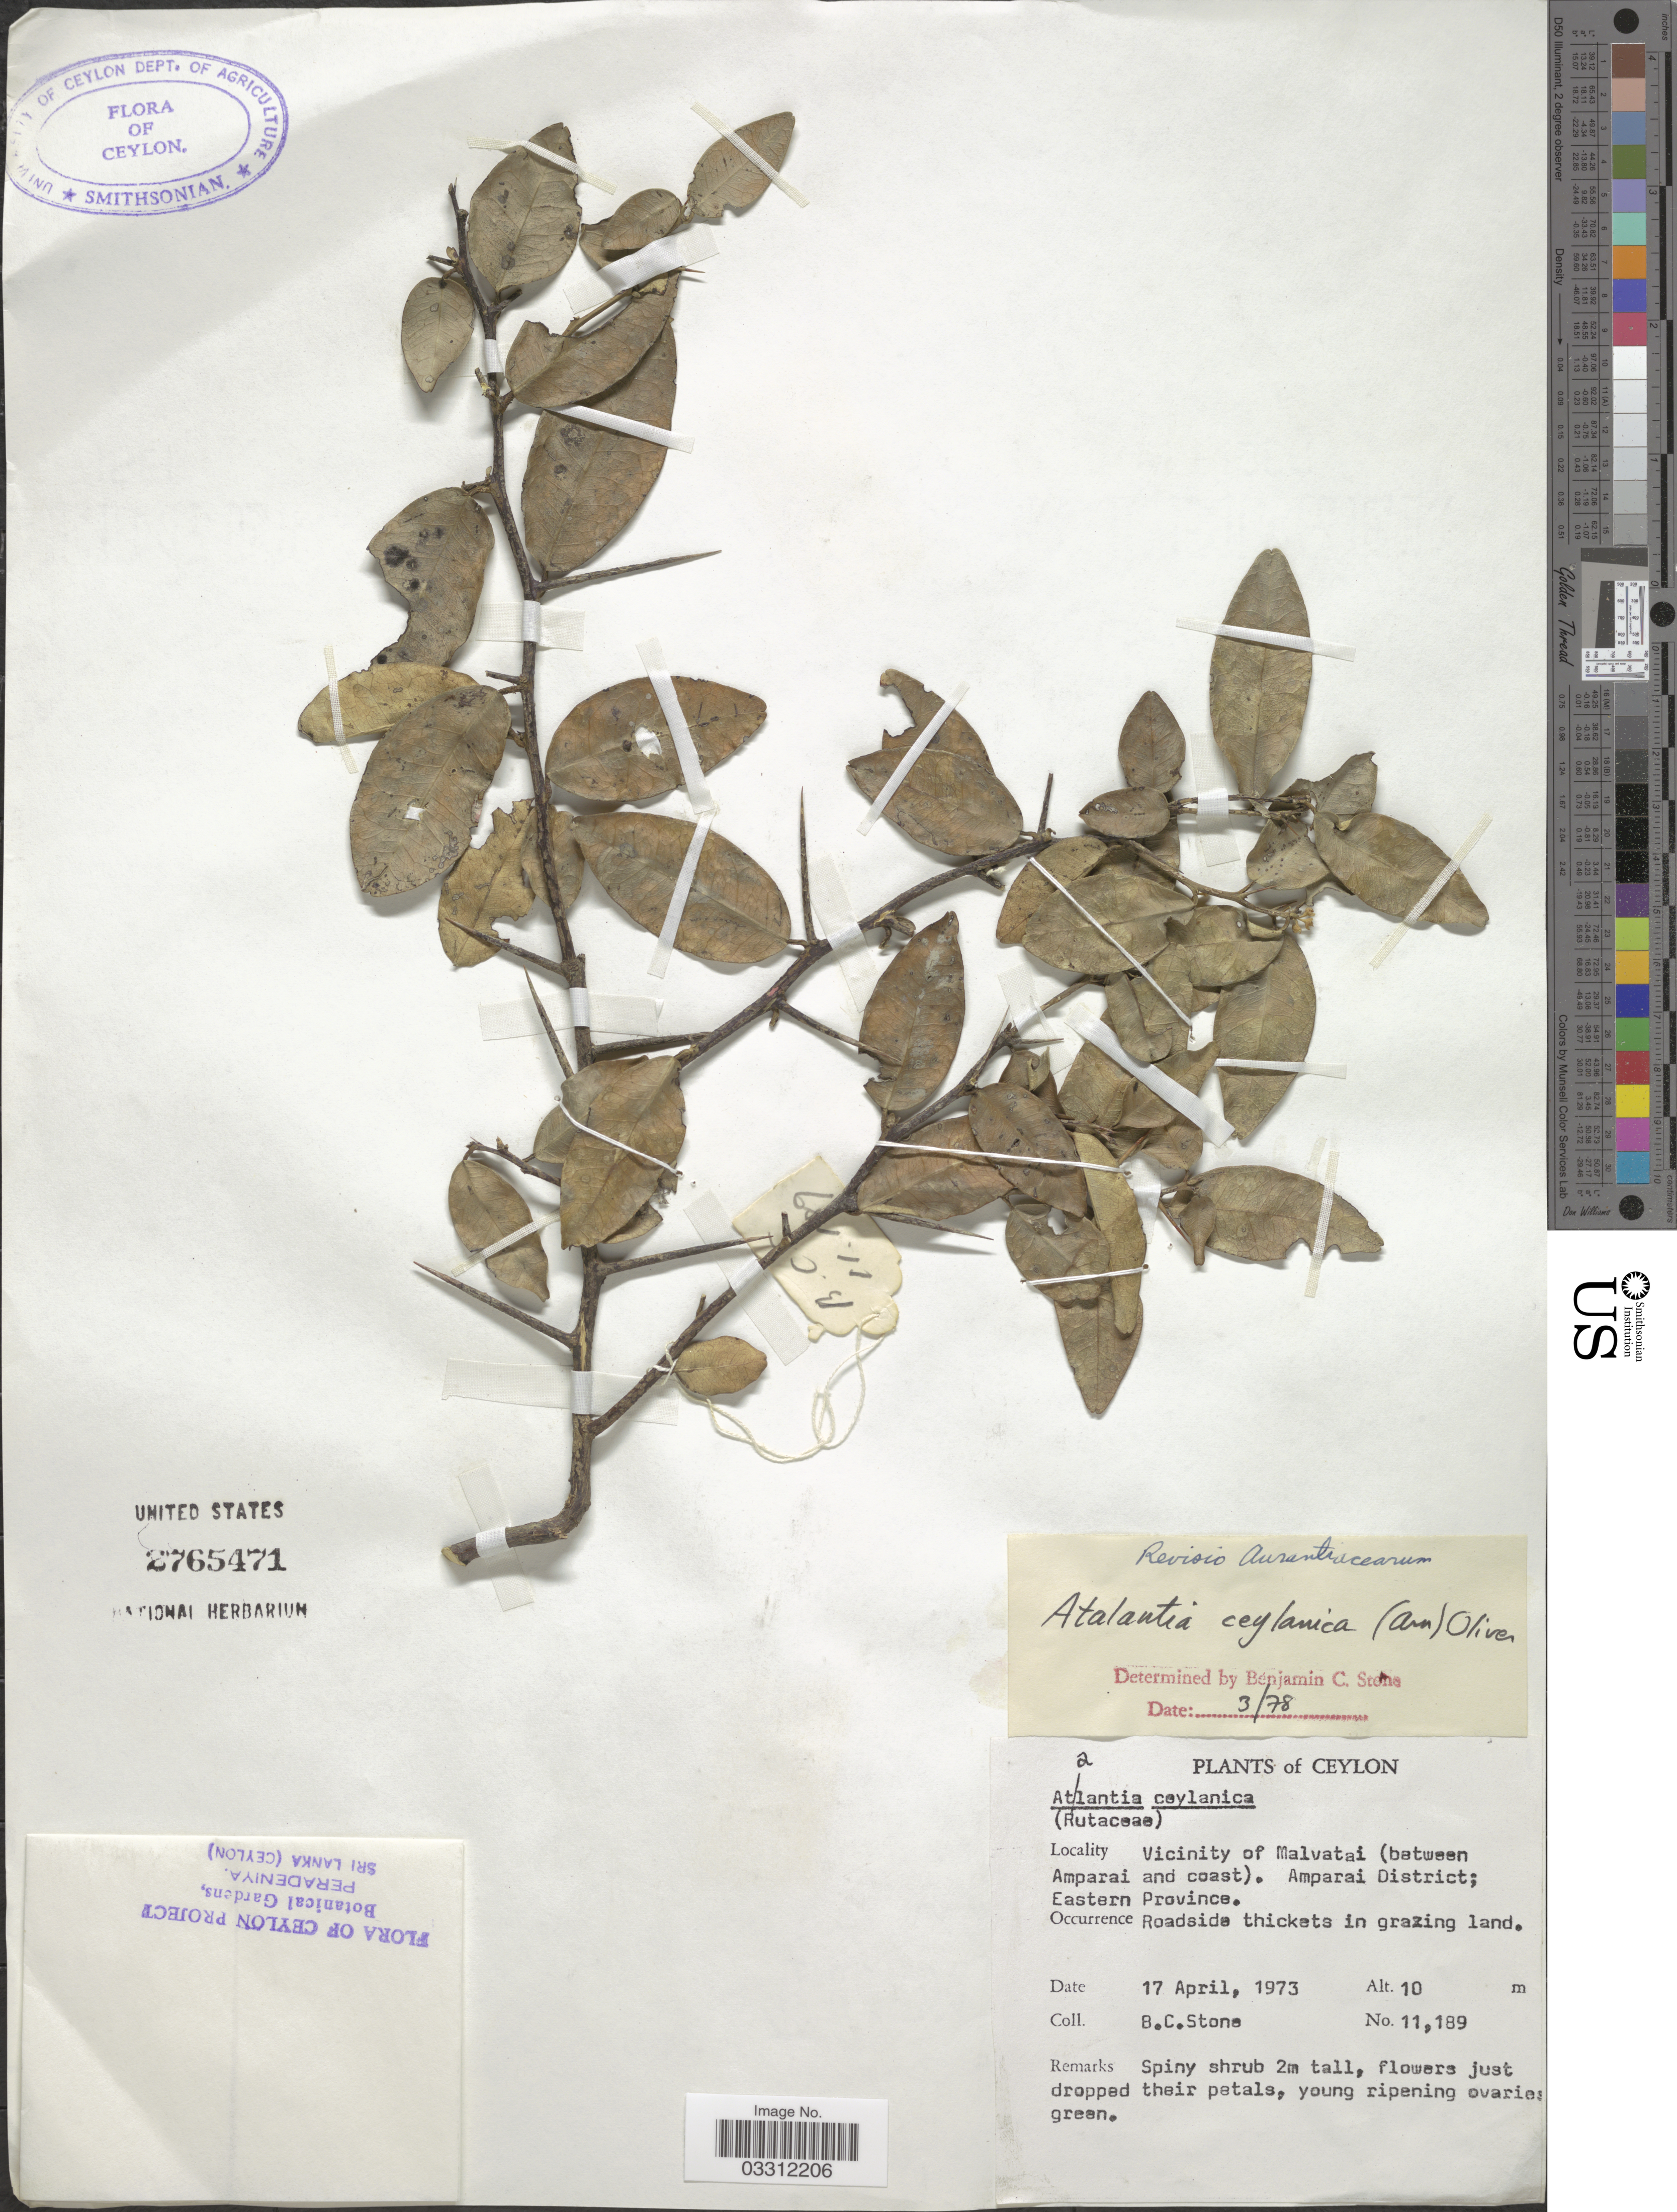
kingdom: Plantae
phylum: Tracheophyta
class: Magnoliopsida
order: Sapindales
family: Rutaceae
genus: Atalantia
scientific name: Atalantia ceylanica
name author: (Arn.) Oliv.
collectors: B. C. Stone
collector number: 11189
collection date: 1973-04-17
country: Sri Lanka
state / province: Eastern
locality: Ceylon, Vicinity of Malvatai (between Amaprai and coast). Amparai District.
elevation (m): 10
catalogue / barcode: US 2765471